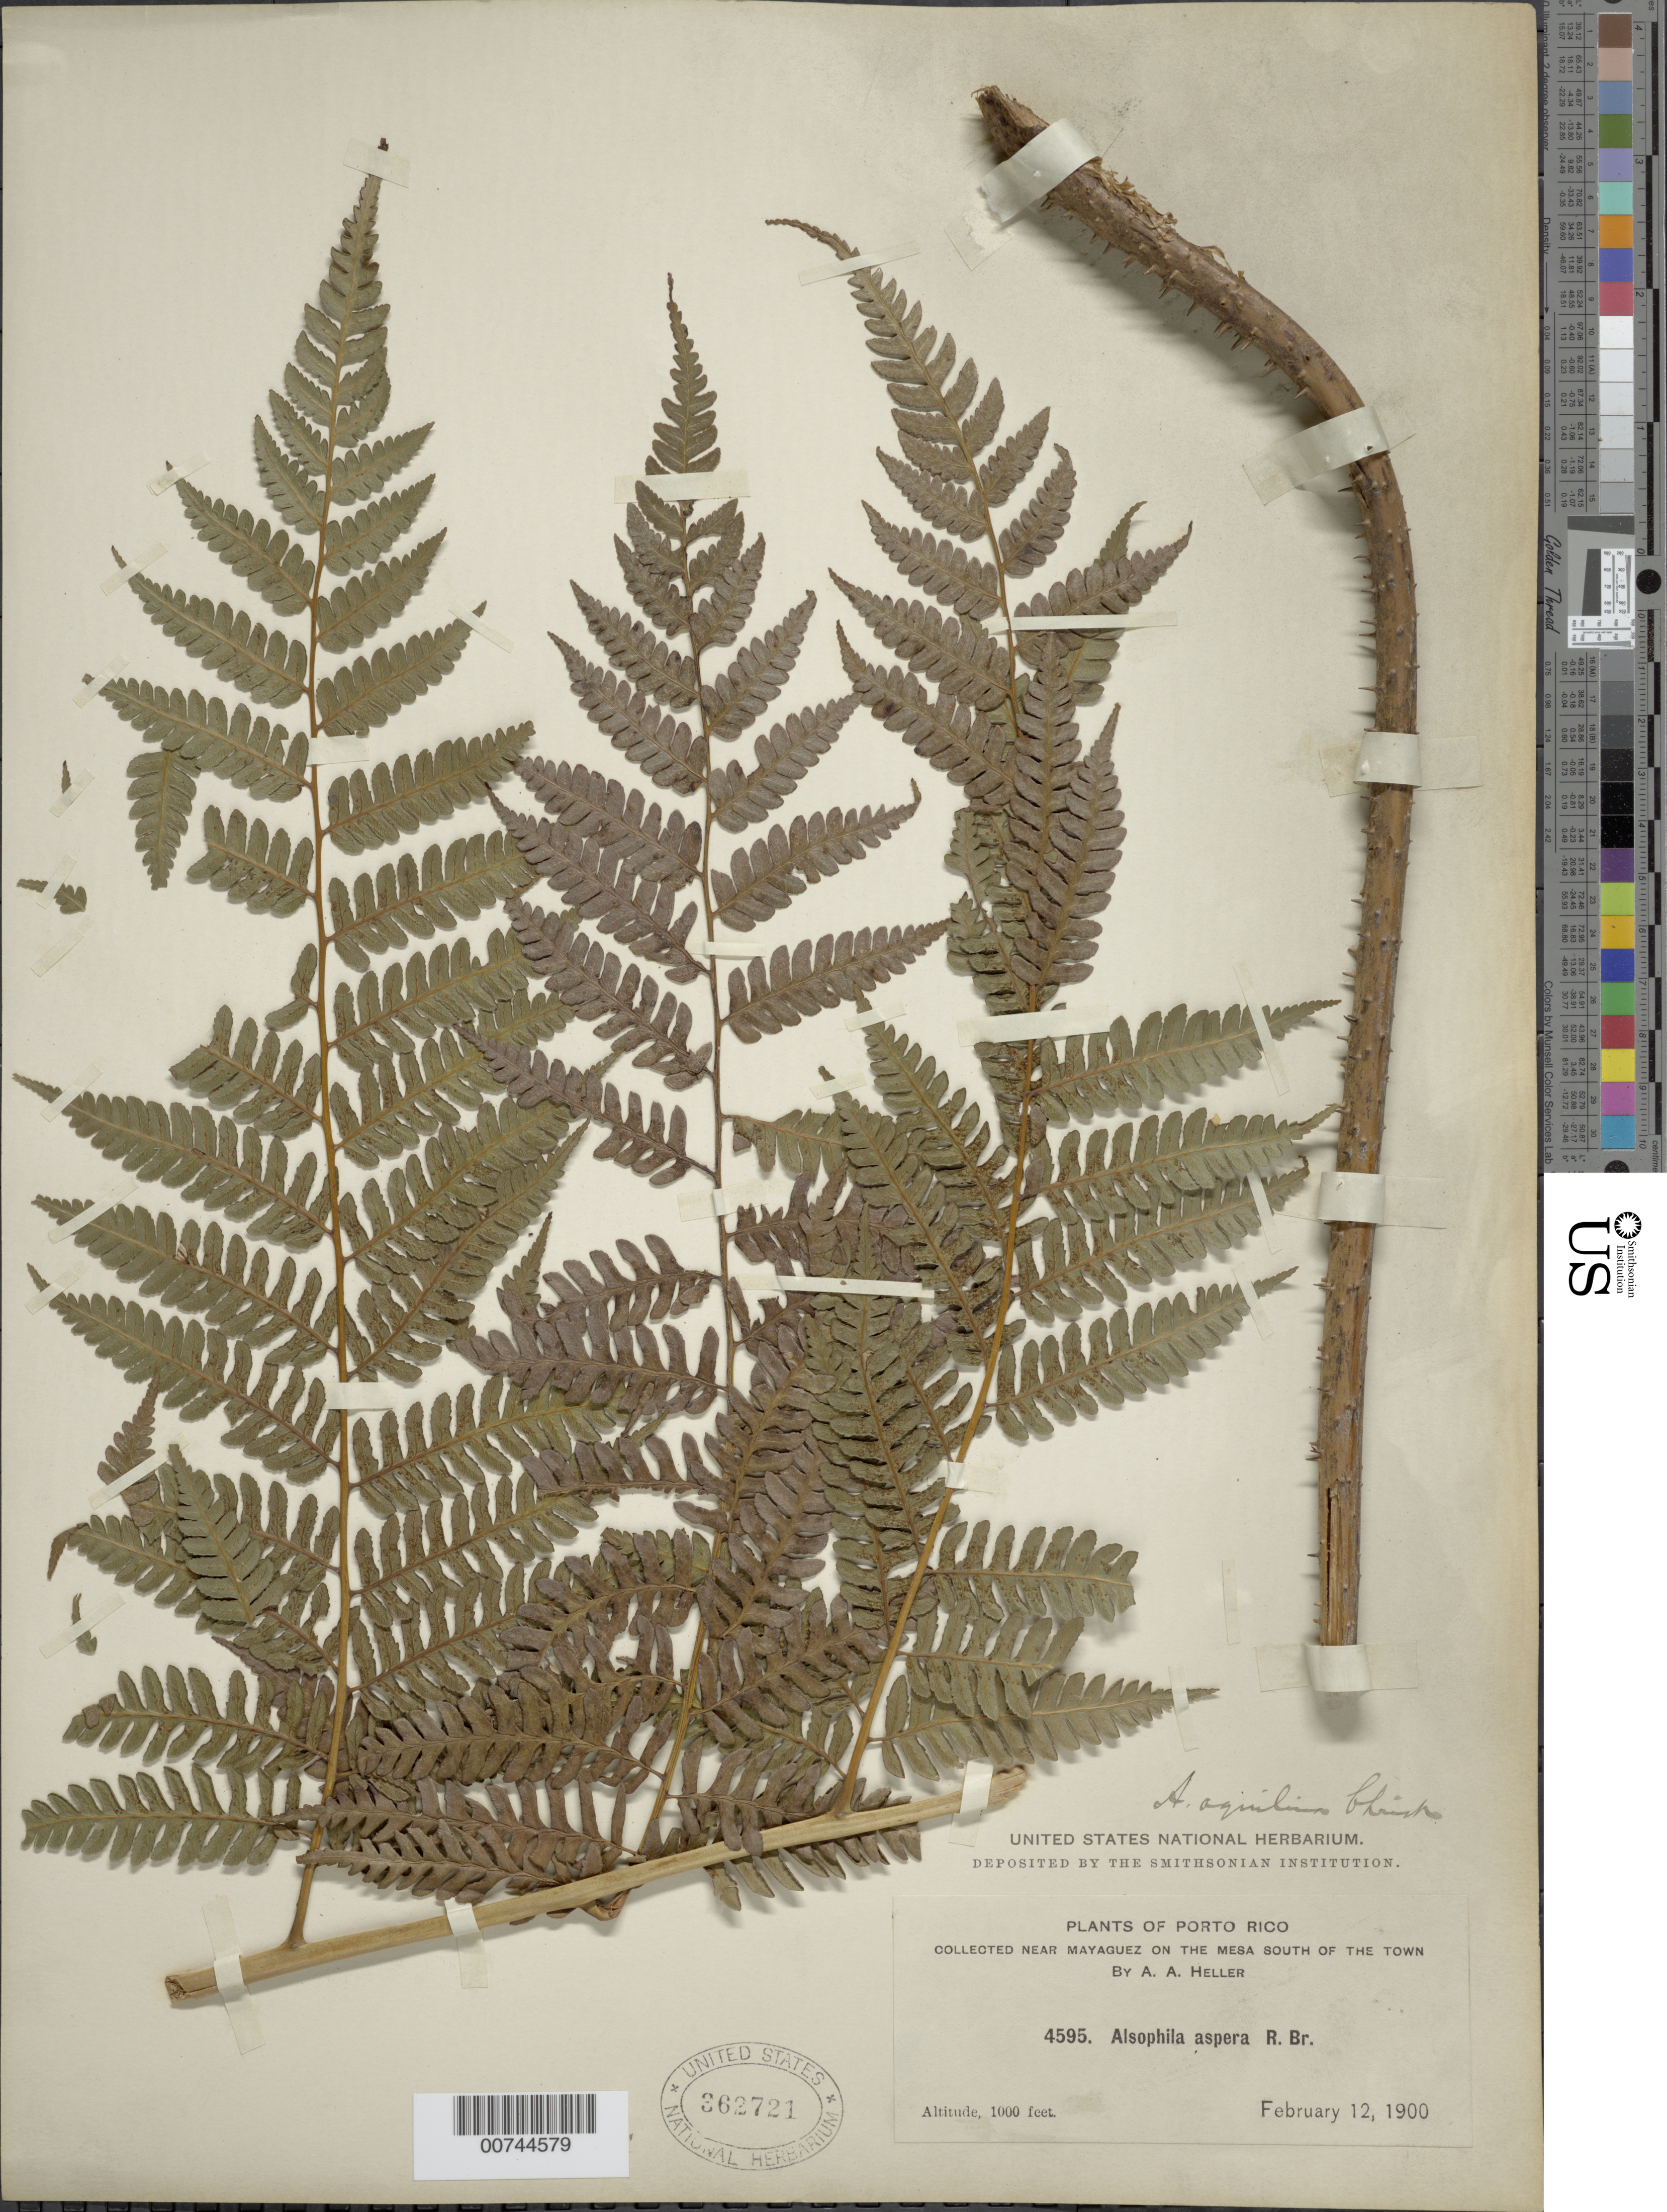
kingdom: Plantae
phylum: Tracheophyta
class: Polypodiopsida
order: Cyatheales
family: Cyatheaceae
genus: Cyathea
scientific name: Cyathea parvula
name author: (Jenman) Domin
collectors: A. A. Heller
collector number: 4595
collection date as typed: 12 Feb 1900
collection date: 1900-02-12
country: Puerto Rico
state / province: Mayagüez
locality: Near Mayaguez on the Mesa south of the town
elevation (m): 305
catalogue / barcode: US 362721